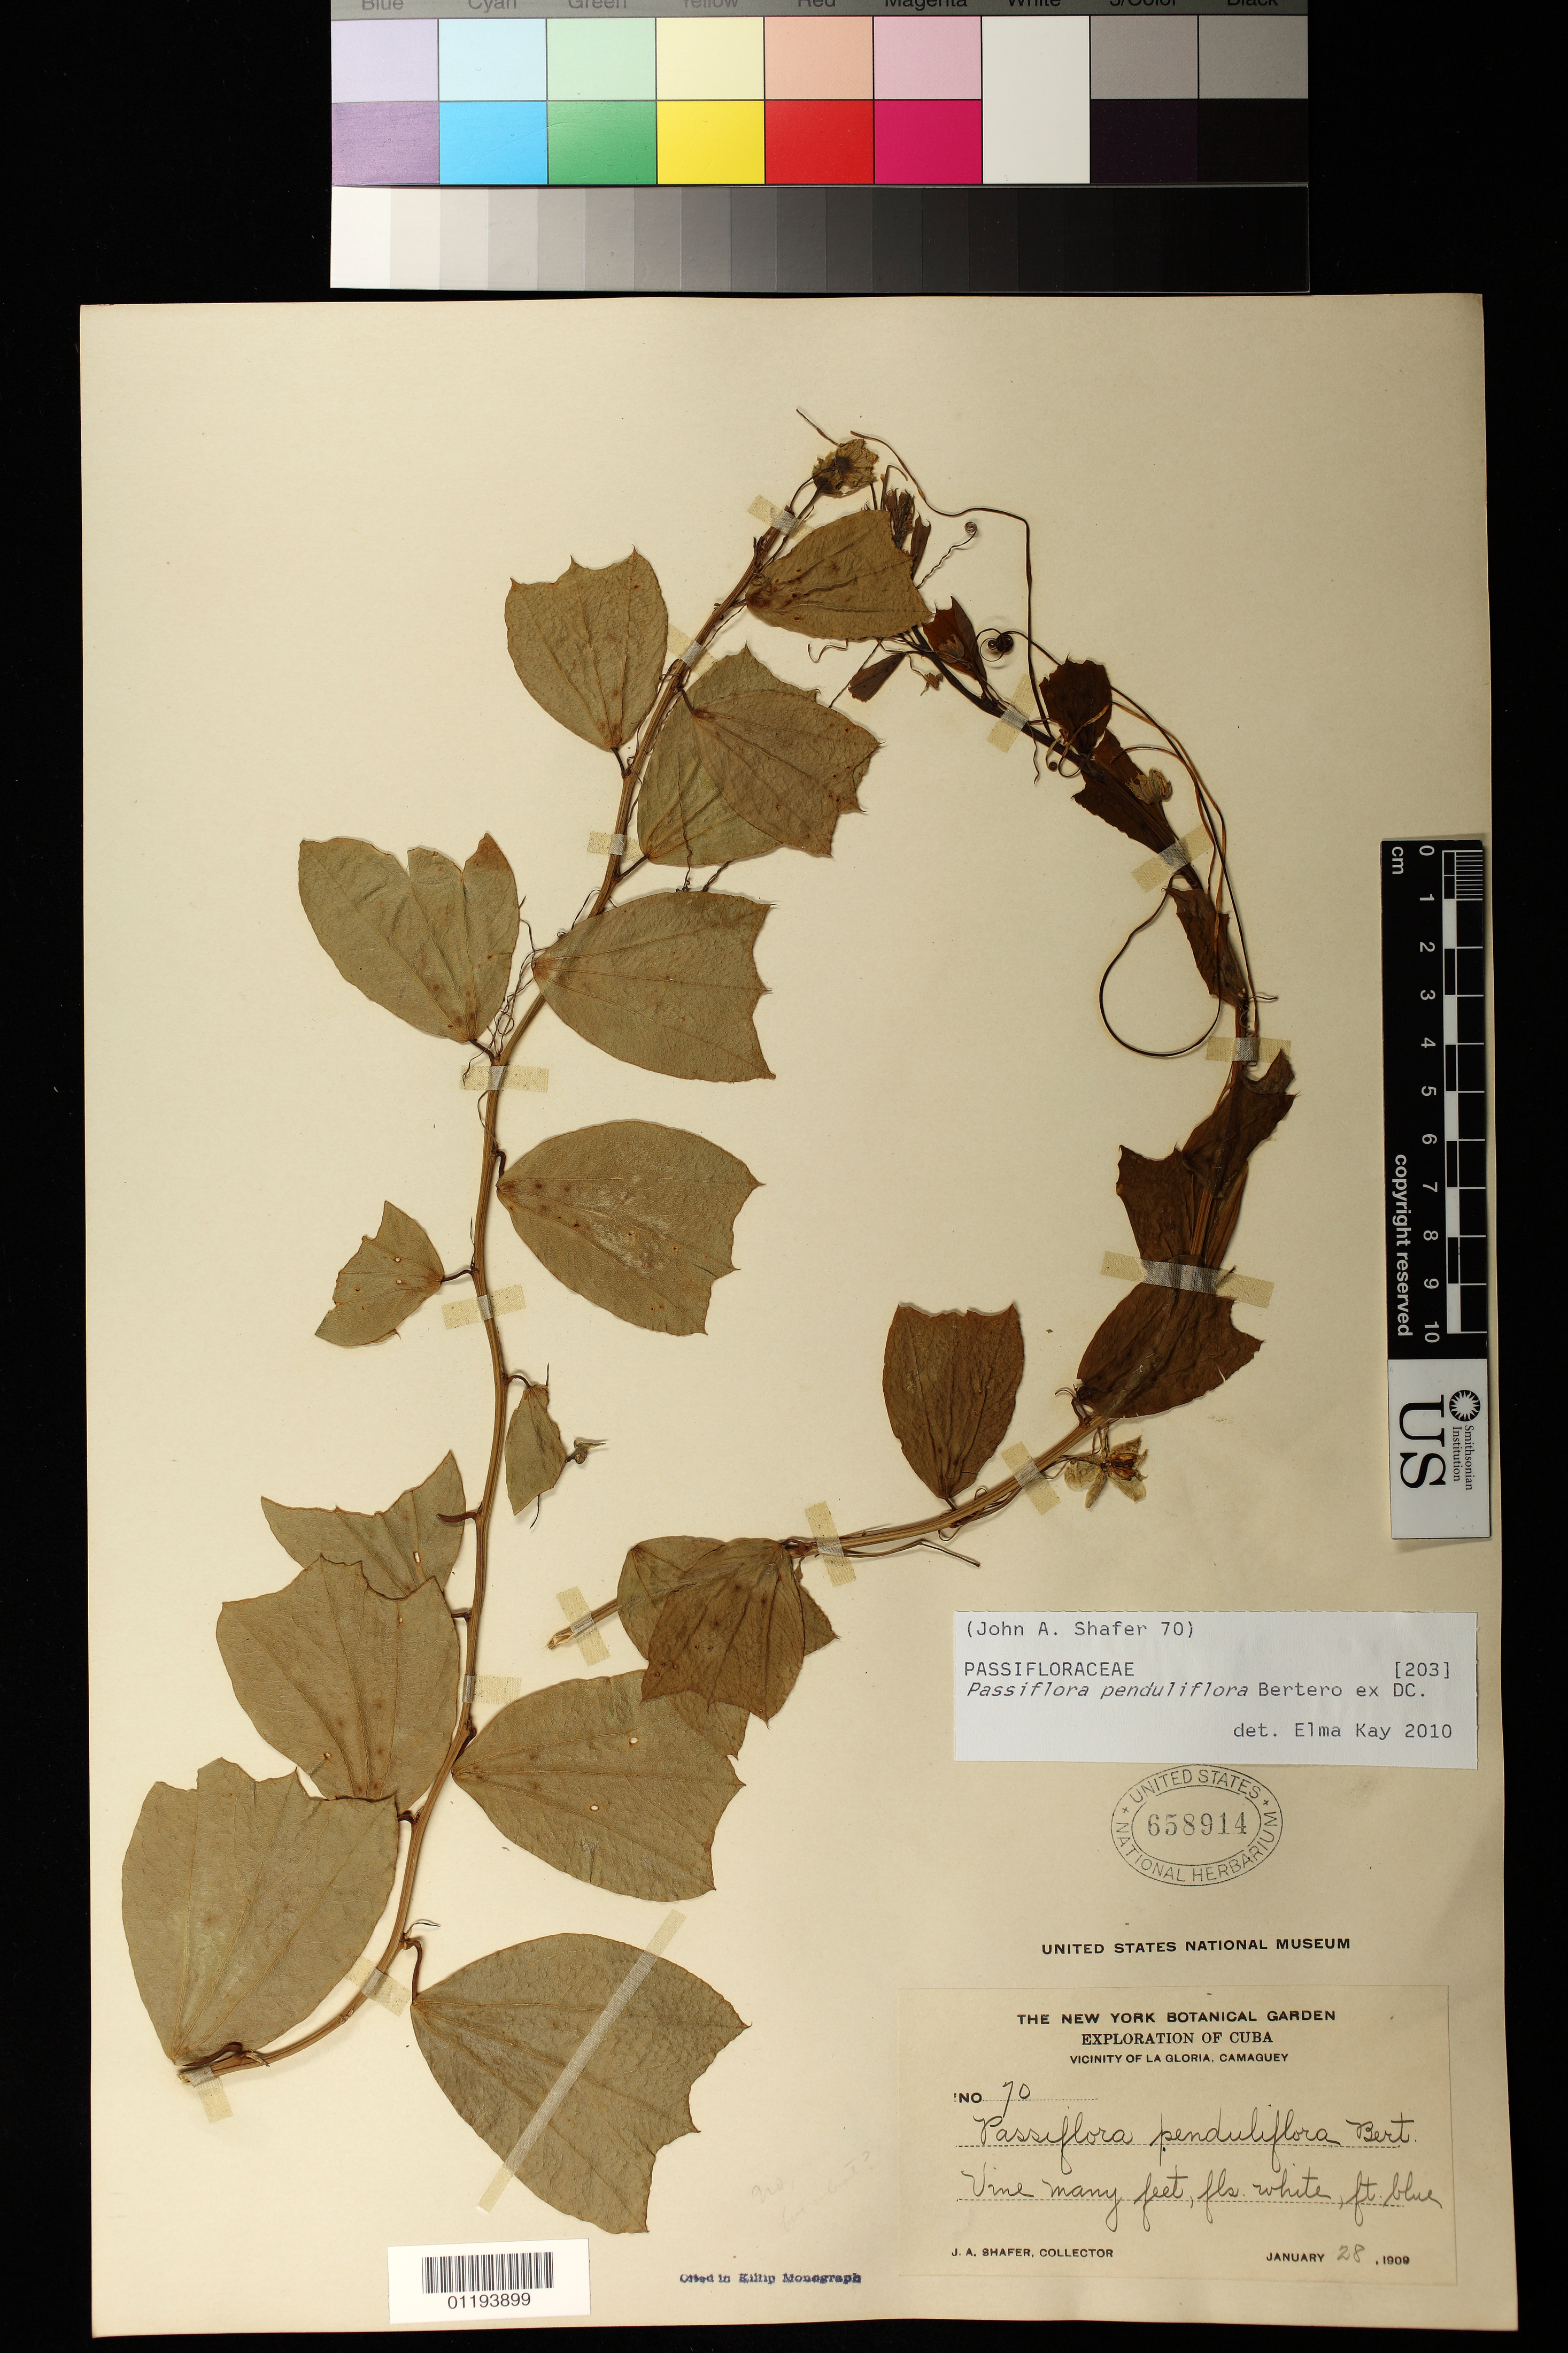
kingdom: Plantae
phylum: Tracheophyta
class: Magnoliopsida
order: Malpighiales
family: Passifloraceae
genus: Passiflora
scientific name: Passiflora penduliflora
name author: Bertero ex DC.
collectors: J. A. Shafer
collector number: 70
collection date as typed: Jan 28 1909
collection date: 1909-01-28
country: Cuba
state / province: Camagüey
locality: Vicinity of La Gloria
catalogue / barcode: US 658914